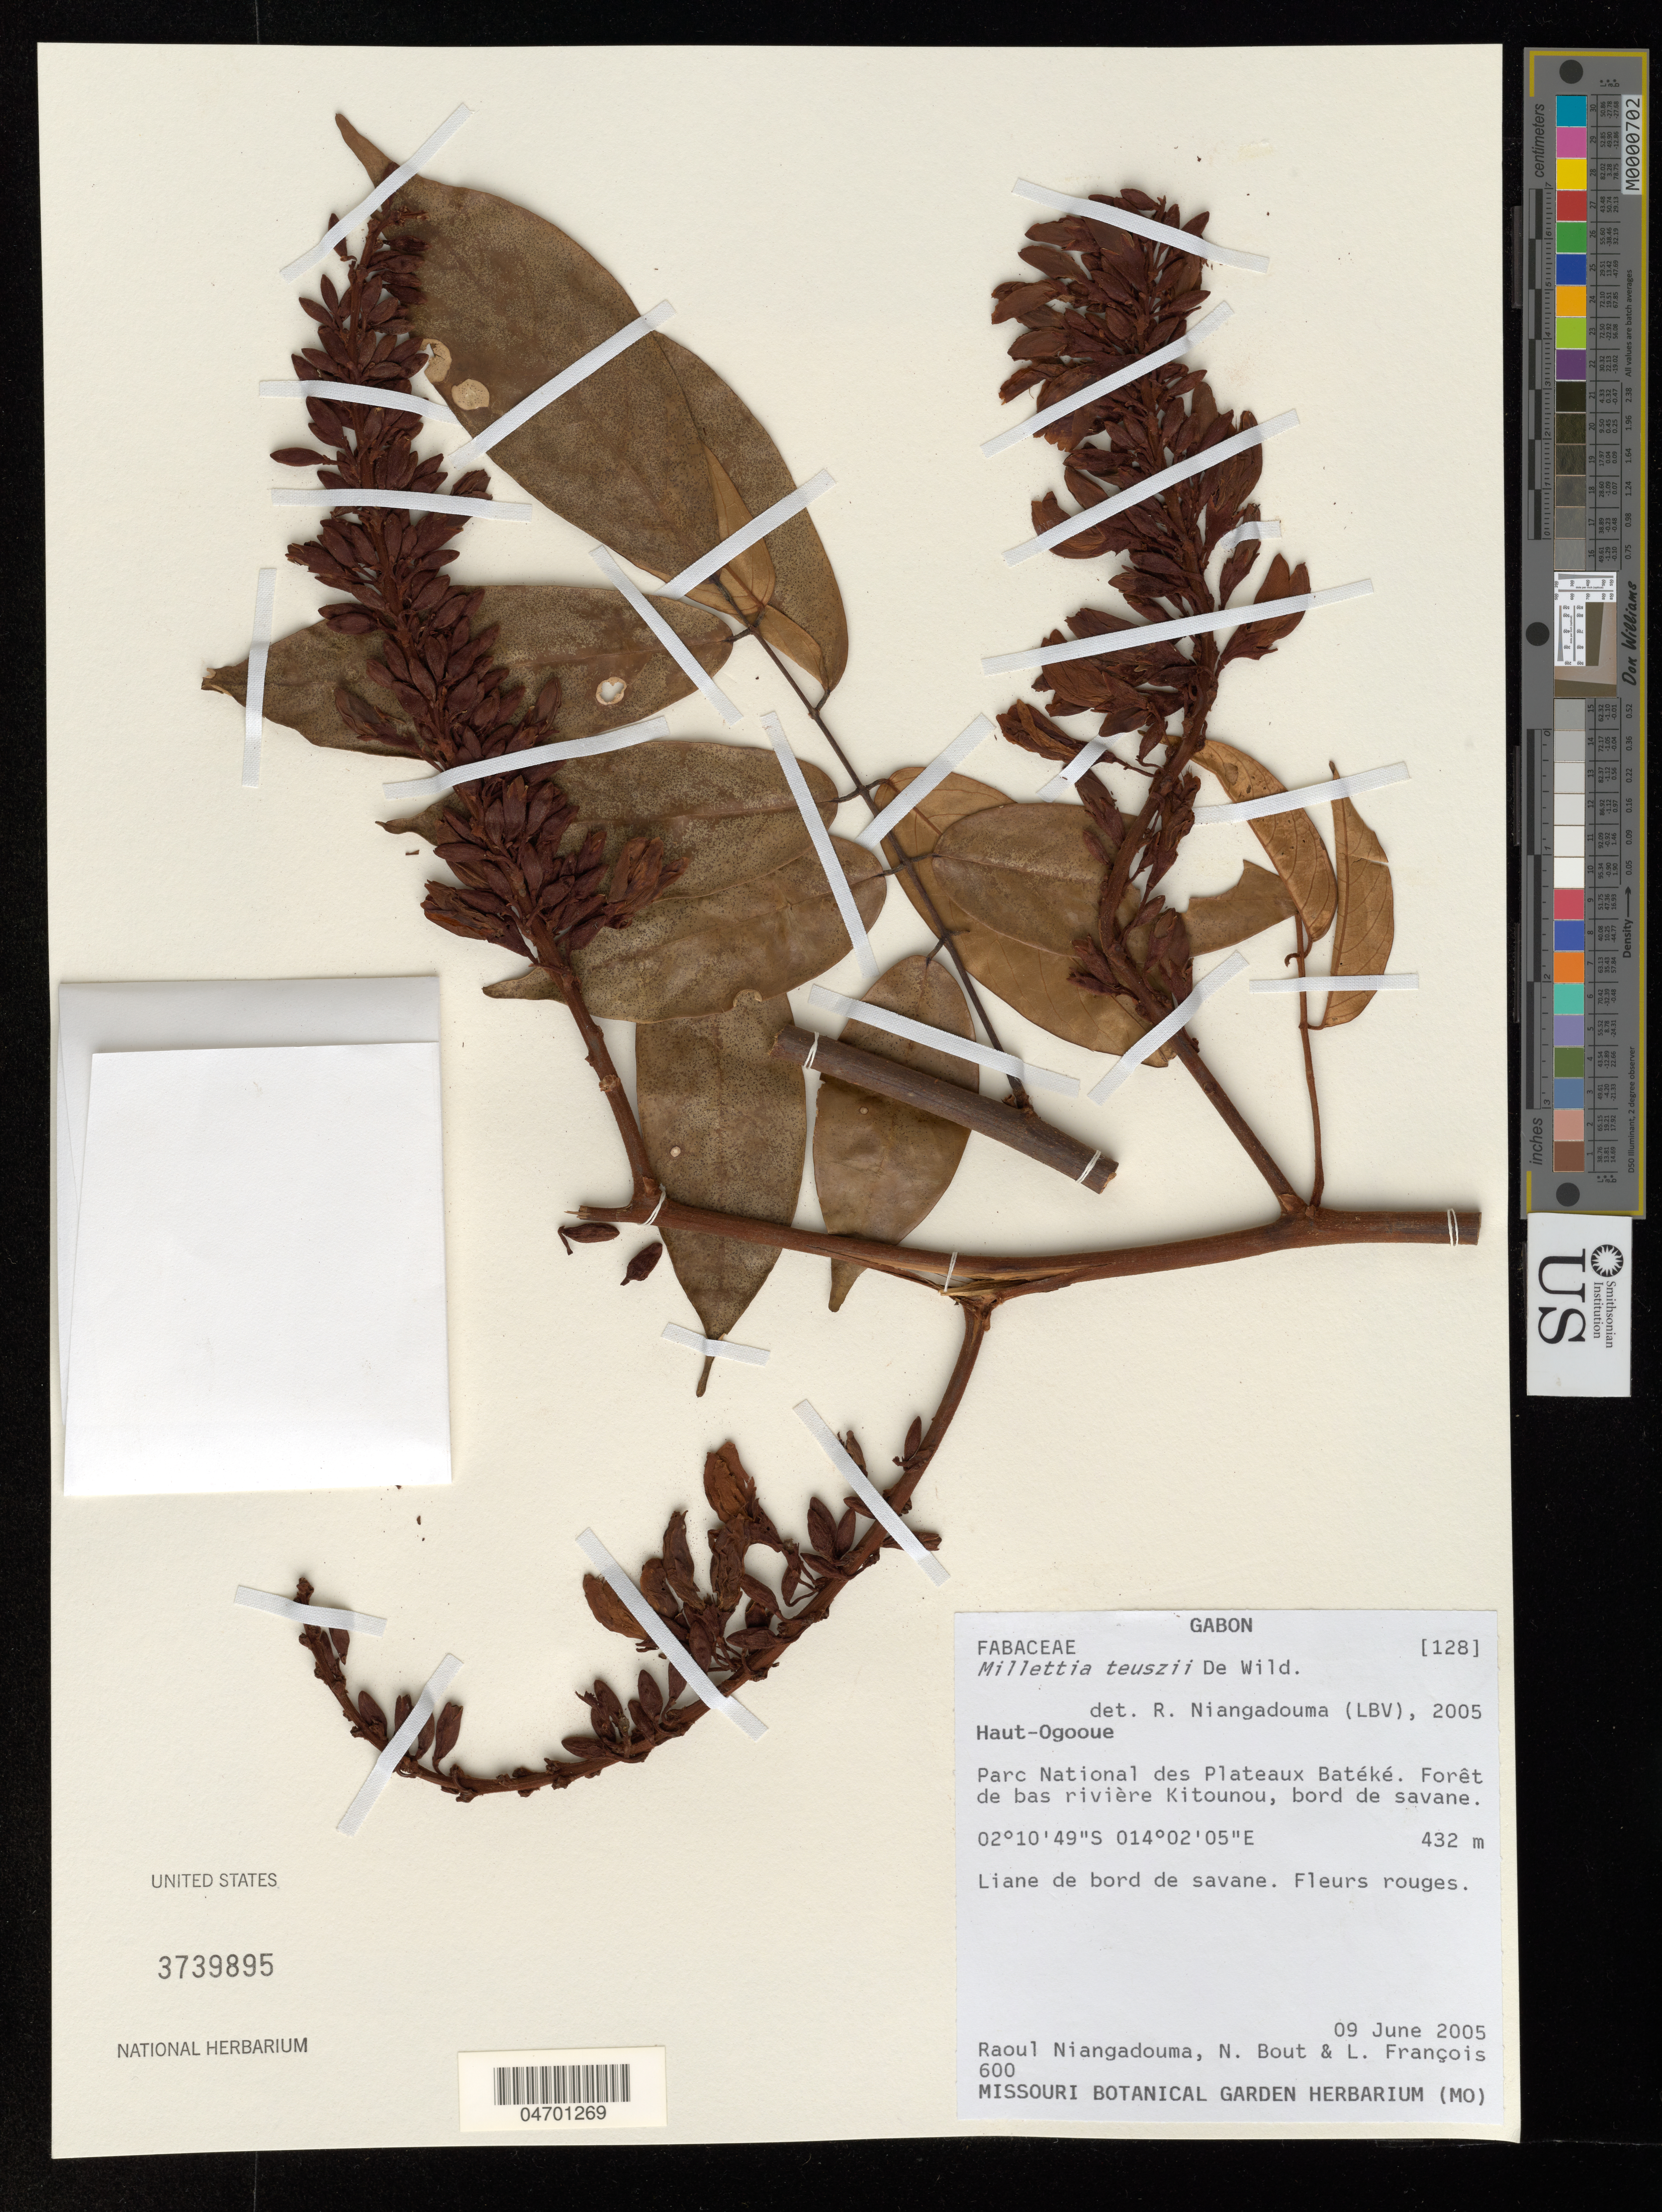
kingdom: Plantae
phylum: Tracheophyta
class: Magnoliopsida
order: Fabales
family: Fabaceae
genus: Millettia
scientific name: Millettia theuszii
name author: (Büttner) De Wild.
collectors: R. Niangadouma, N. Bout & L. Francois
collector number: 600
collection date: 2005-06-09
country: Gabon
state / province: Haut-Ogooue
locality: Parc National des Plateaux Batéké. Forêt de bas rivière Kitounou, bord de savane.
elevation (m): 432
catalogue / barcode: US 3737895